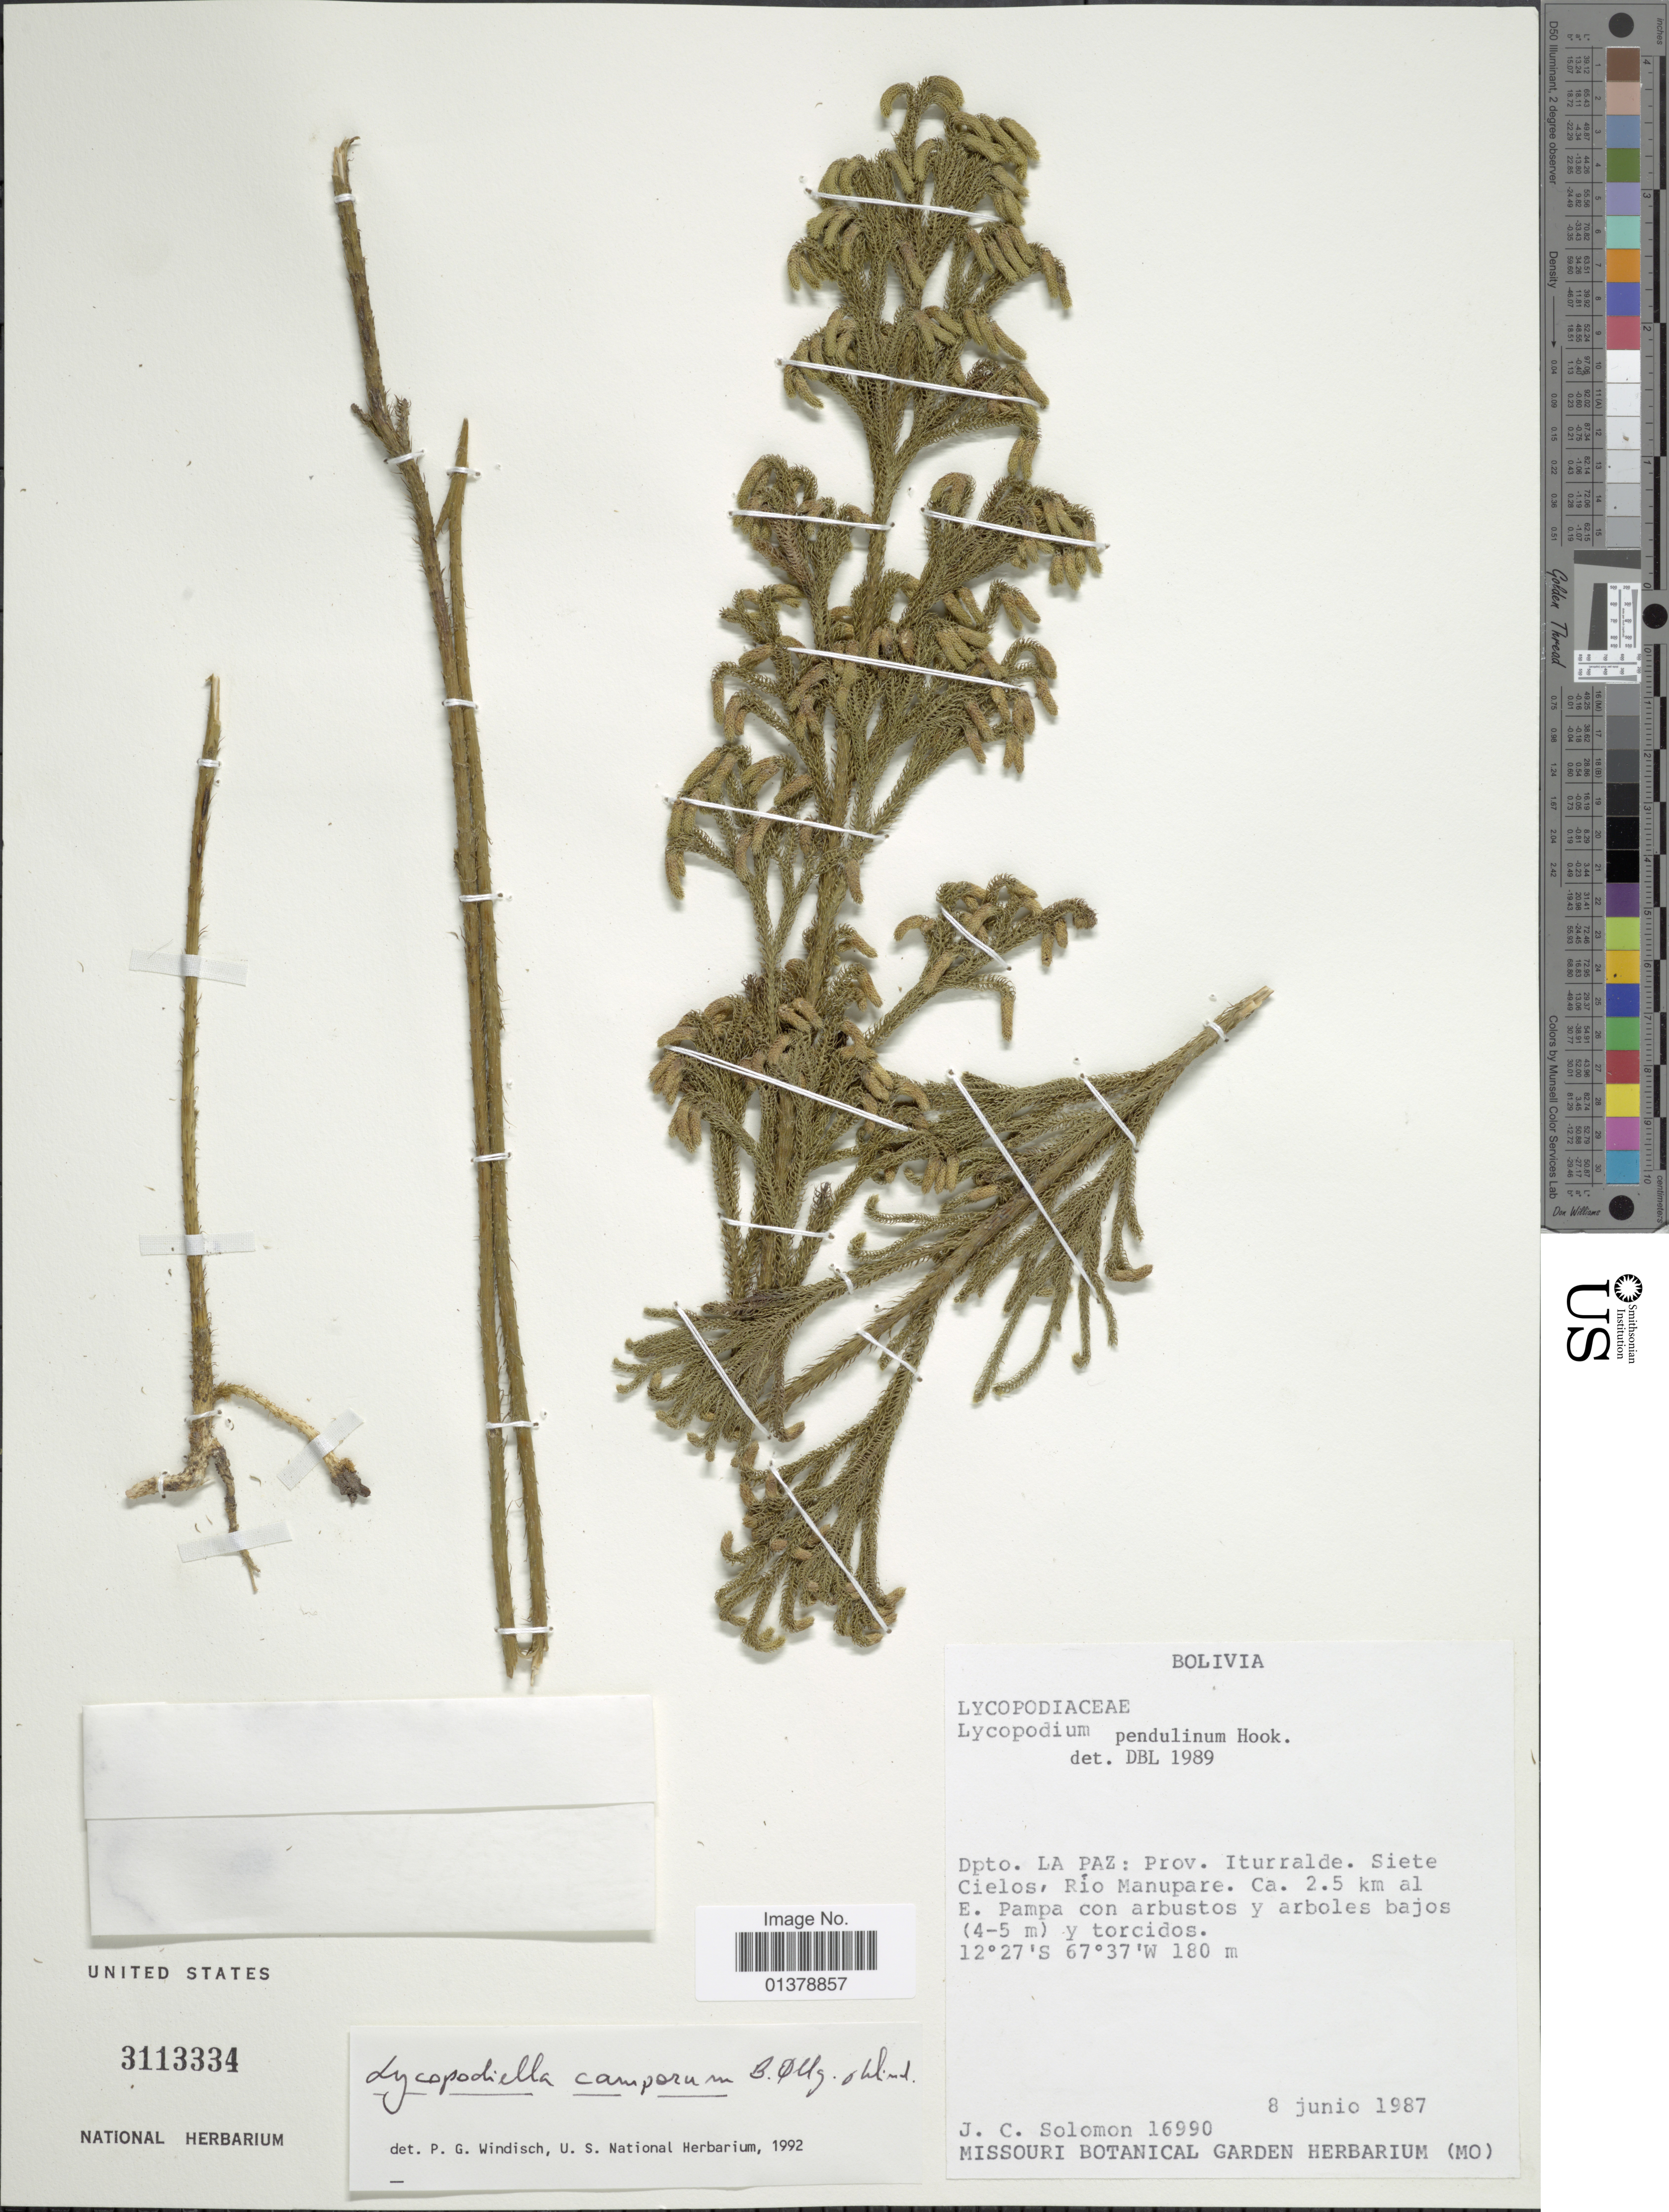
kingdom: Plantae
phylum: Tracheophyta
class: Lycopodiopsida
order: Lycopodiales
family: Lycopodiaceae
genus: Palhinhaea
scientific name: Palhinhaea camporum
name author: (B. Øllg. & P.G. Windisch) Holub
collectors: J. C. Solomon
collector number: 16990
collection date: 1987-06-08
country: Bolivia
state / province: La Paz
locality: Prov. Iturralde, Siete Cielos, Rio Manupare, ca. 2.5 km al E. Pampa con arbustos y arboles bajos(4-5m) y toridos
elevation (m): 180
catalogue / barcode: US 3113334